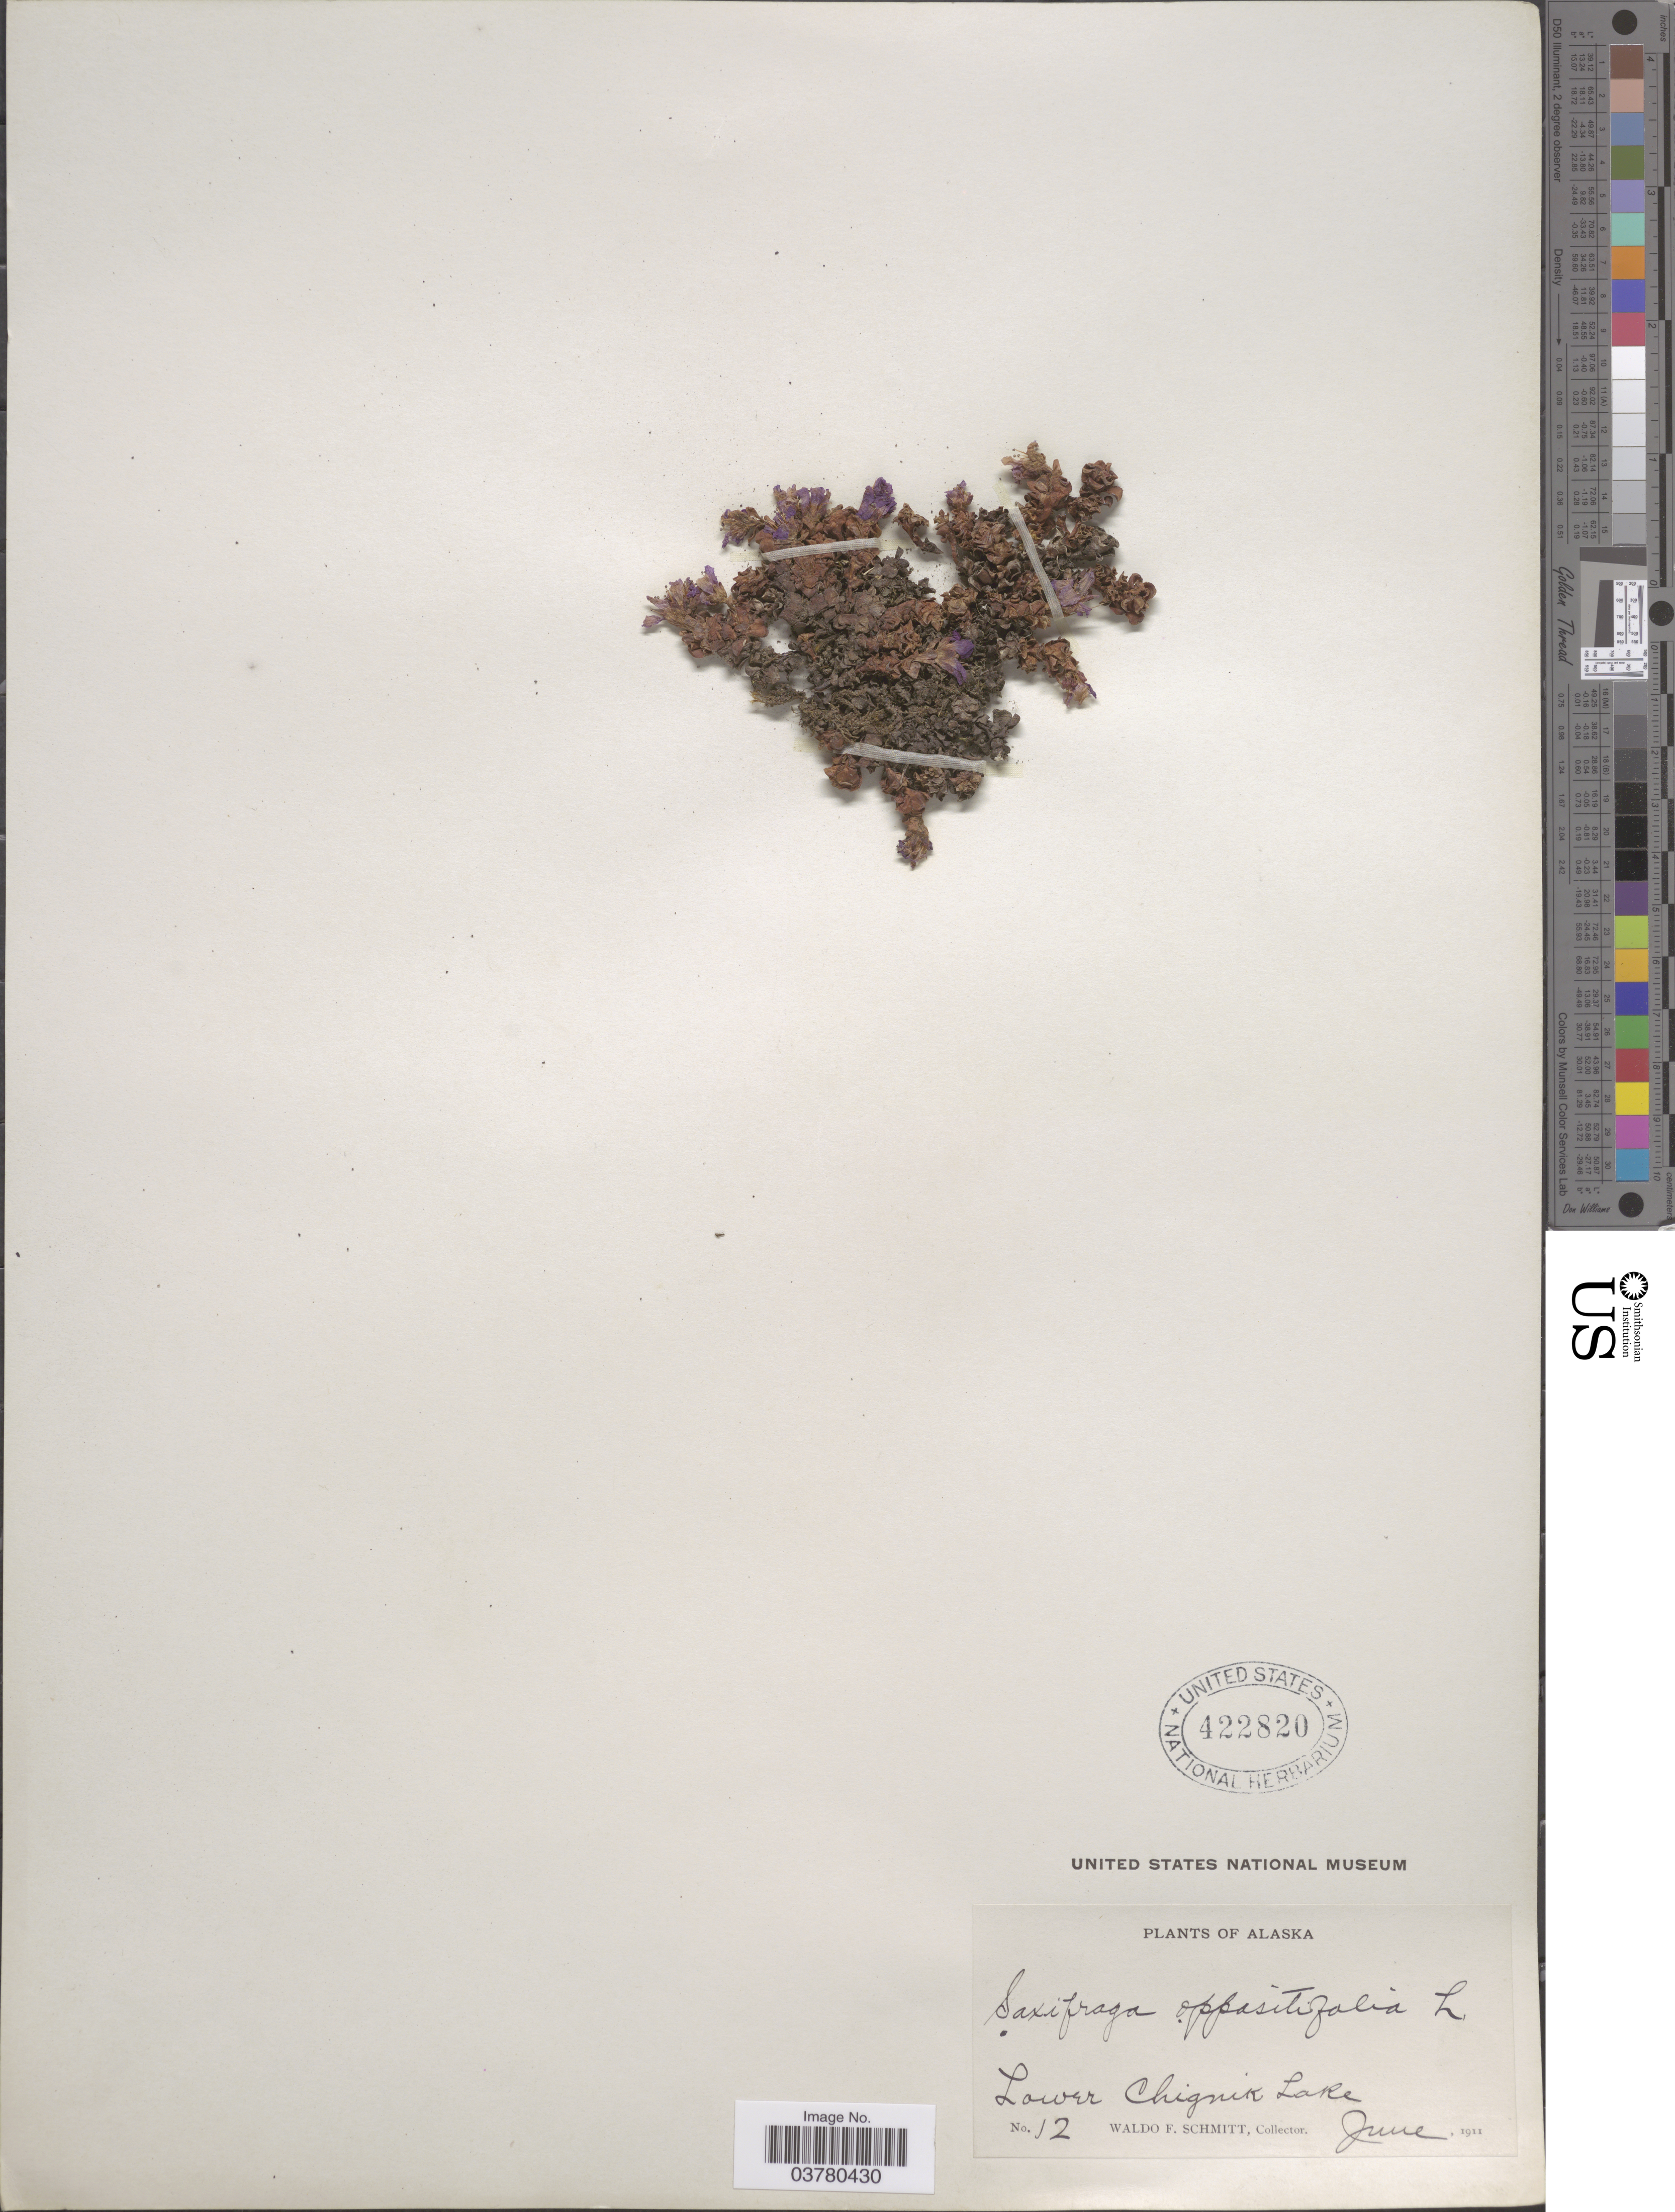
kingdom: Plantae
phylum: Tracheophyta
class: Magnoliopsida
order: Saxifragales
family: Saxifragaceae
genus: Saxifraga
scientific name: Saxifraga oppositifolia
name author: L.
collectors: W. F. Schmitt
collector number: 12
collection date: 1911-06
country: United States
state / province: Alaska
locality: Lower Chignik Lake.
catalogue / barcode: US 422820